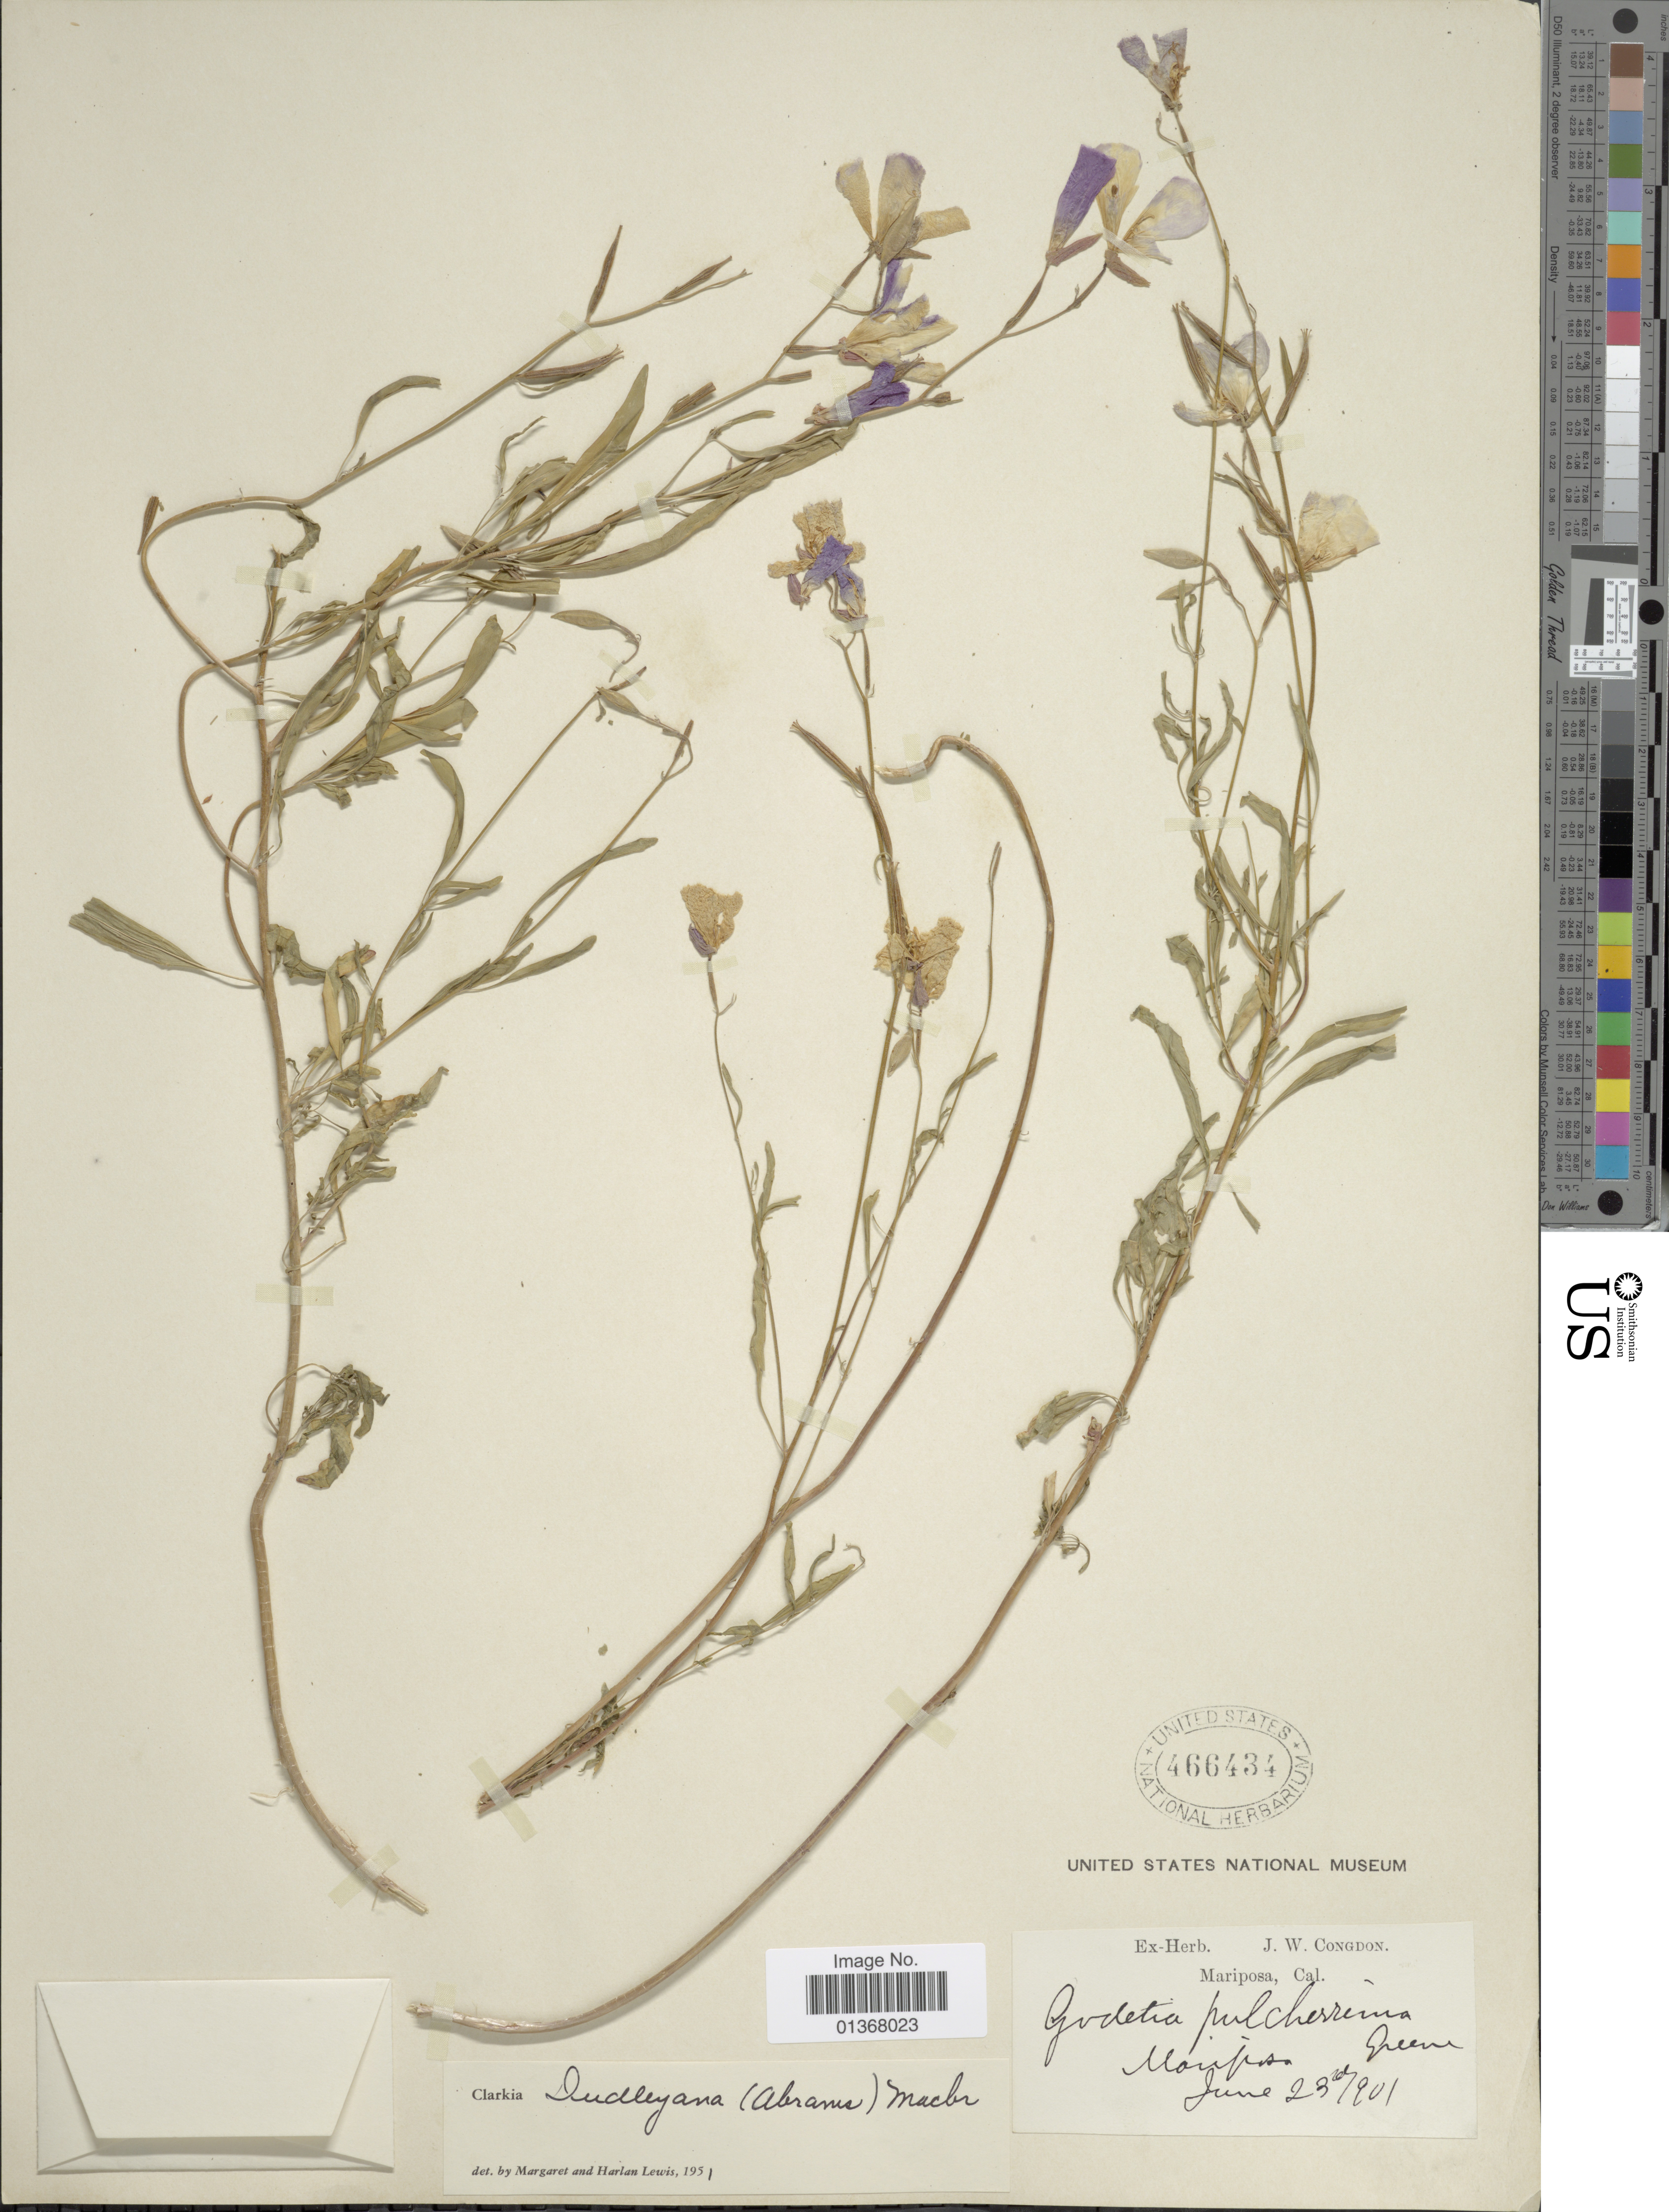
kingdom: Plantae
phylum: Tracheophyta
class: Magnoliopsida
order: Myrtales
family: Onagraceae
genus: Clarkia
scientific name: Clarkia dudleyana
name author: (Abrams) J.F. Macbr.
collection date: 1901-06-23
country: United States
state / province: California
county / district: Mariposa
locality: Mariposa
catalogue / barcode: US 466434